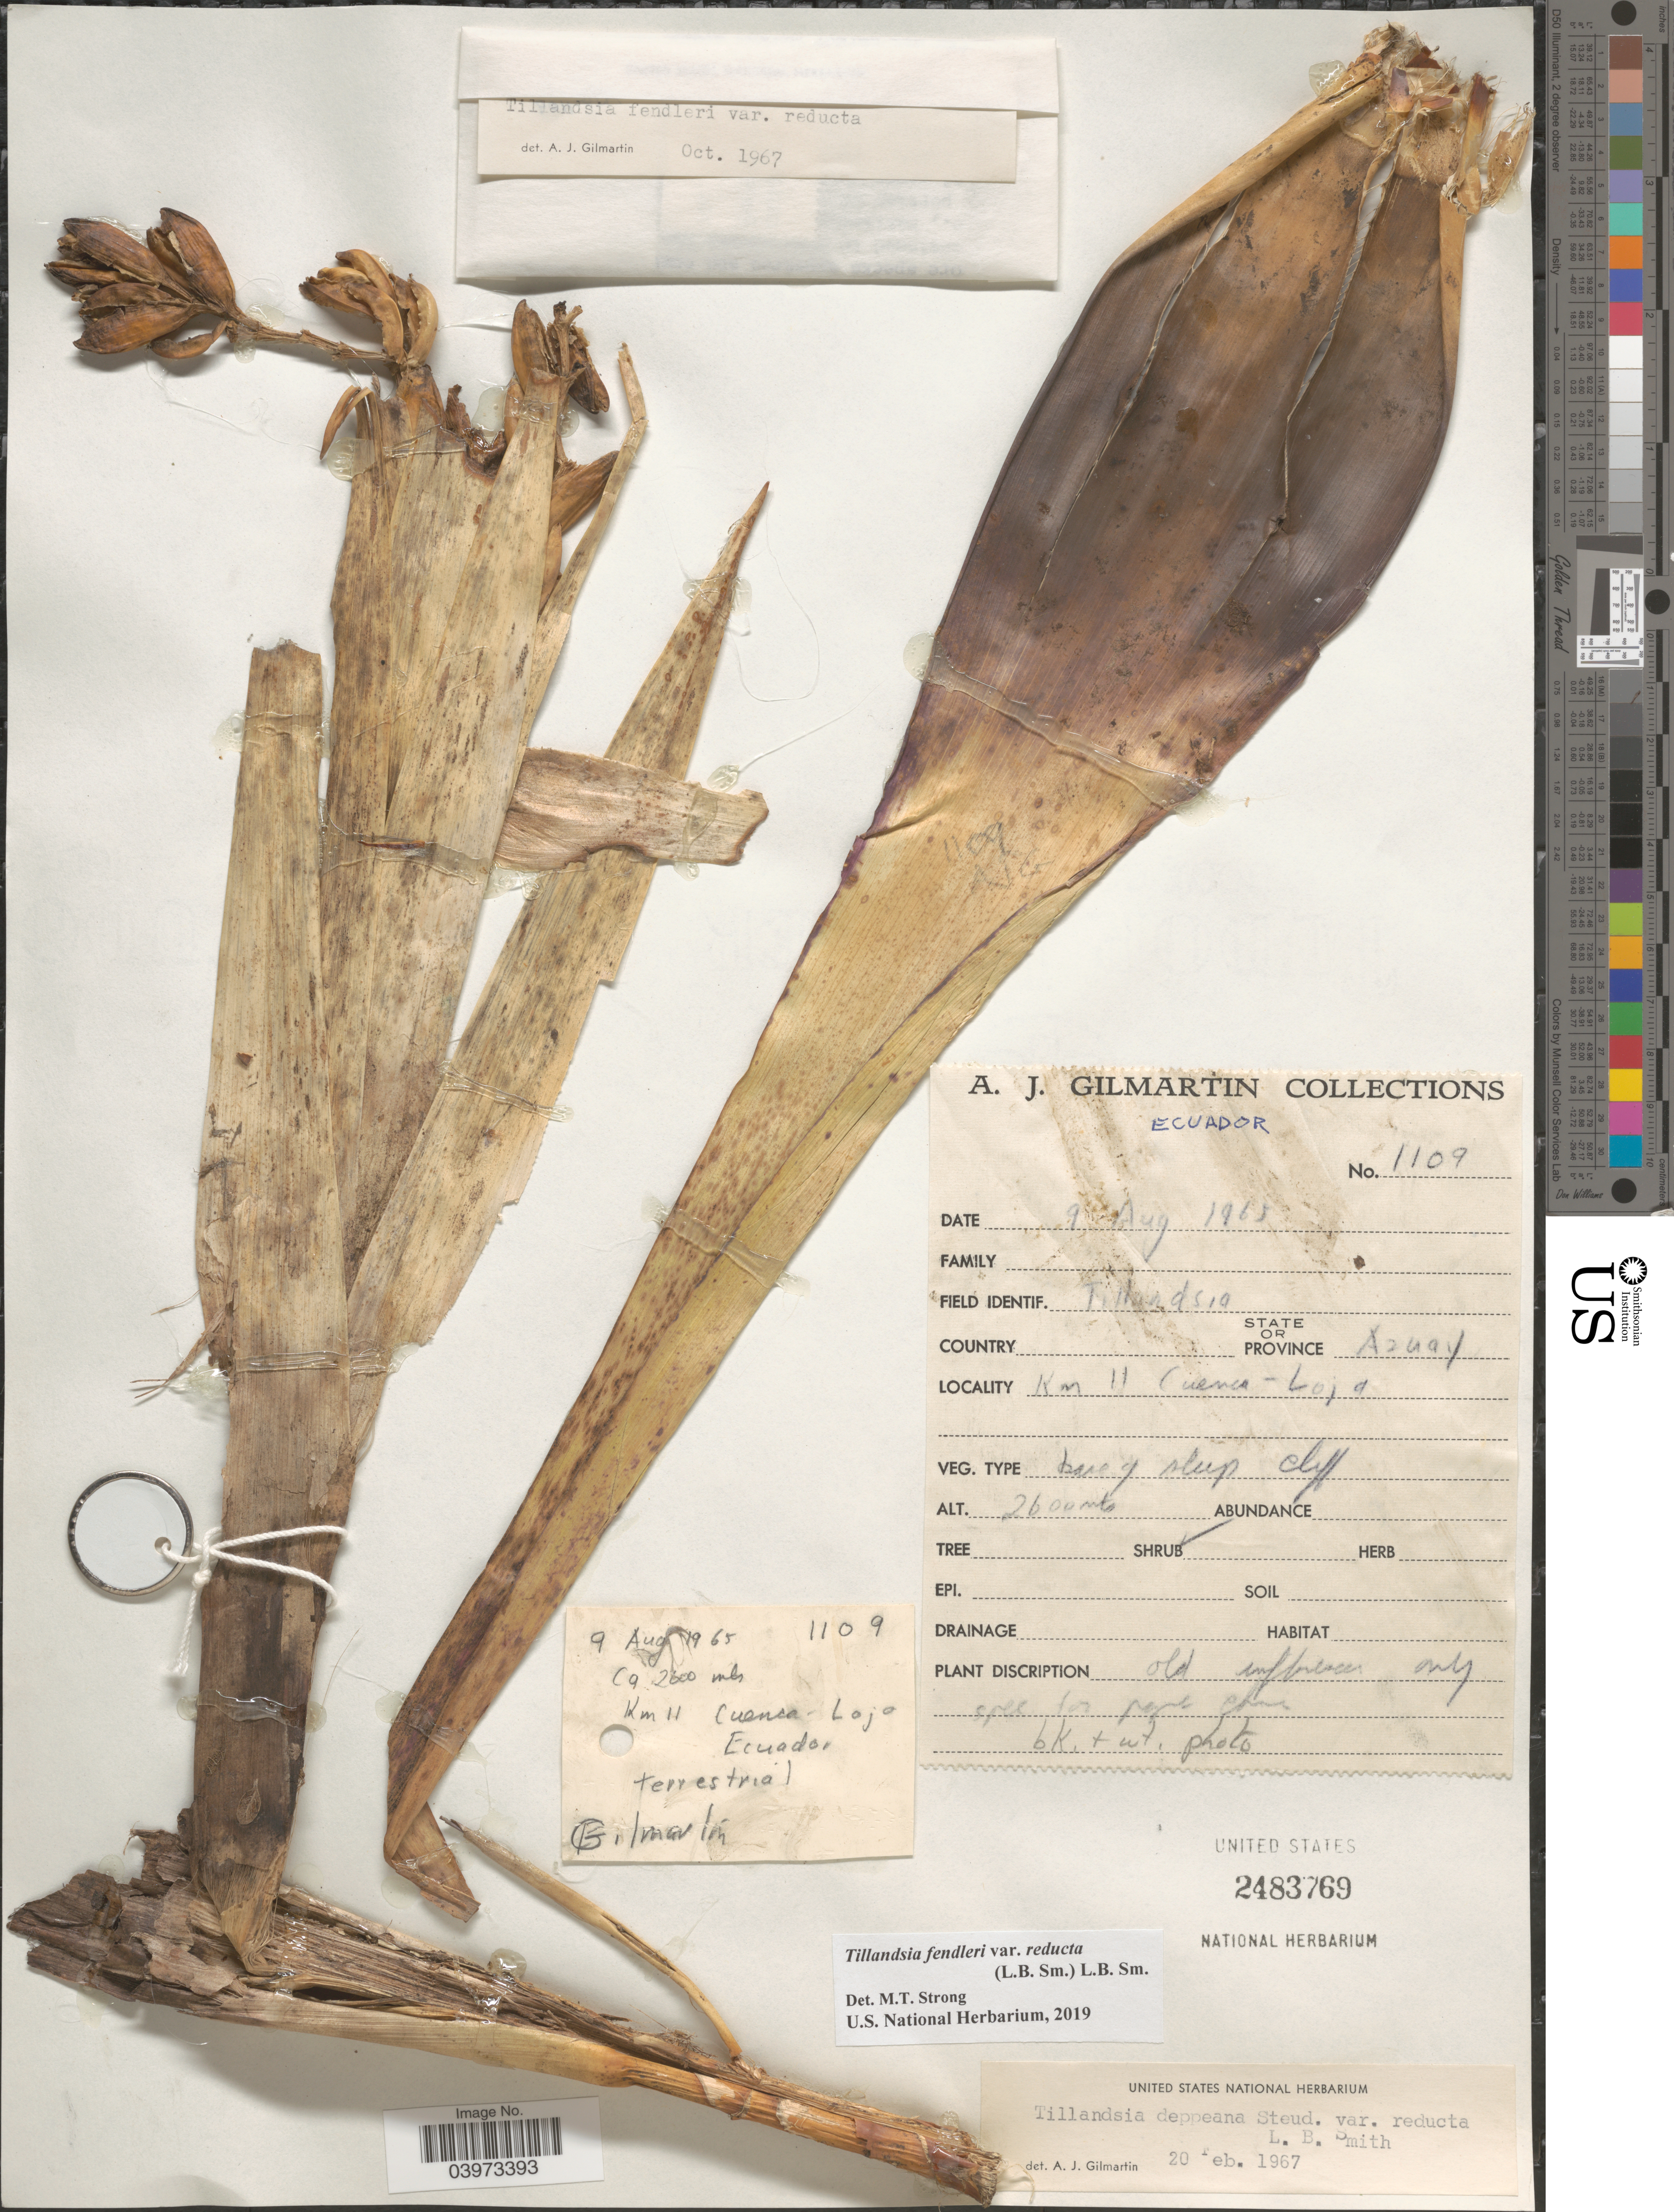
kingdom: Plantae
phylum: Tracheophyta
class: Liliopsida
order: Poales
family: Bromeliaceae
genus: Tillandsia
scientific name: Tillandsia fendleri var. reducta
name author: (L.B. Sm.) L.B. Sm.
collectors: A. J. Gilmartin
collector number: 1109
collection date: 1965-08-09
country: Ecuador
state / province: Azuay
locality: Km 11 Cuenca-Loja.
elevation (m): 2600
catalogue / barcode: US 2483769